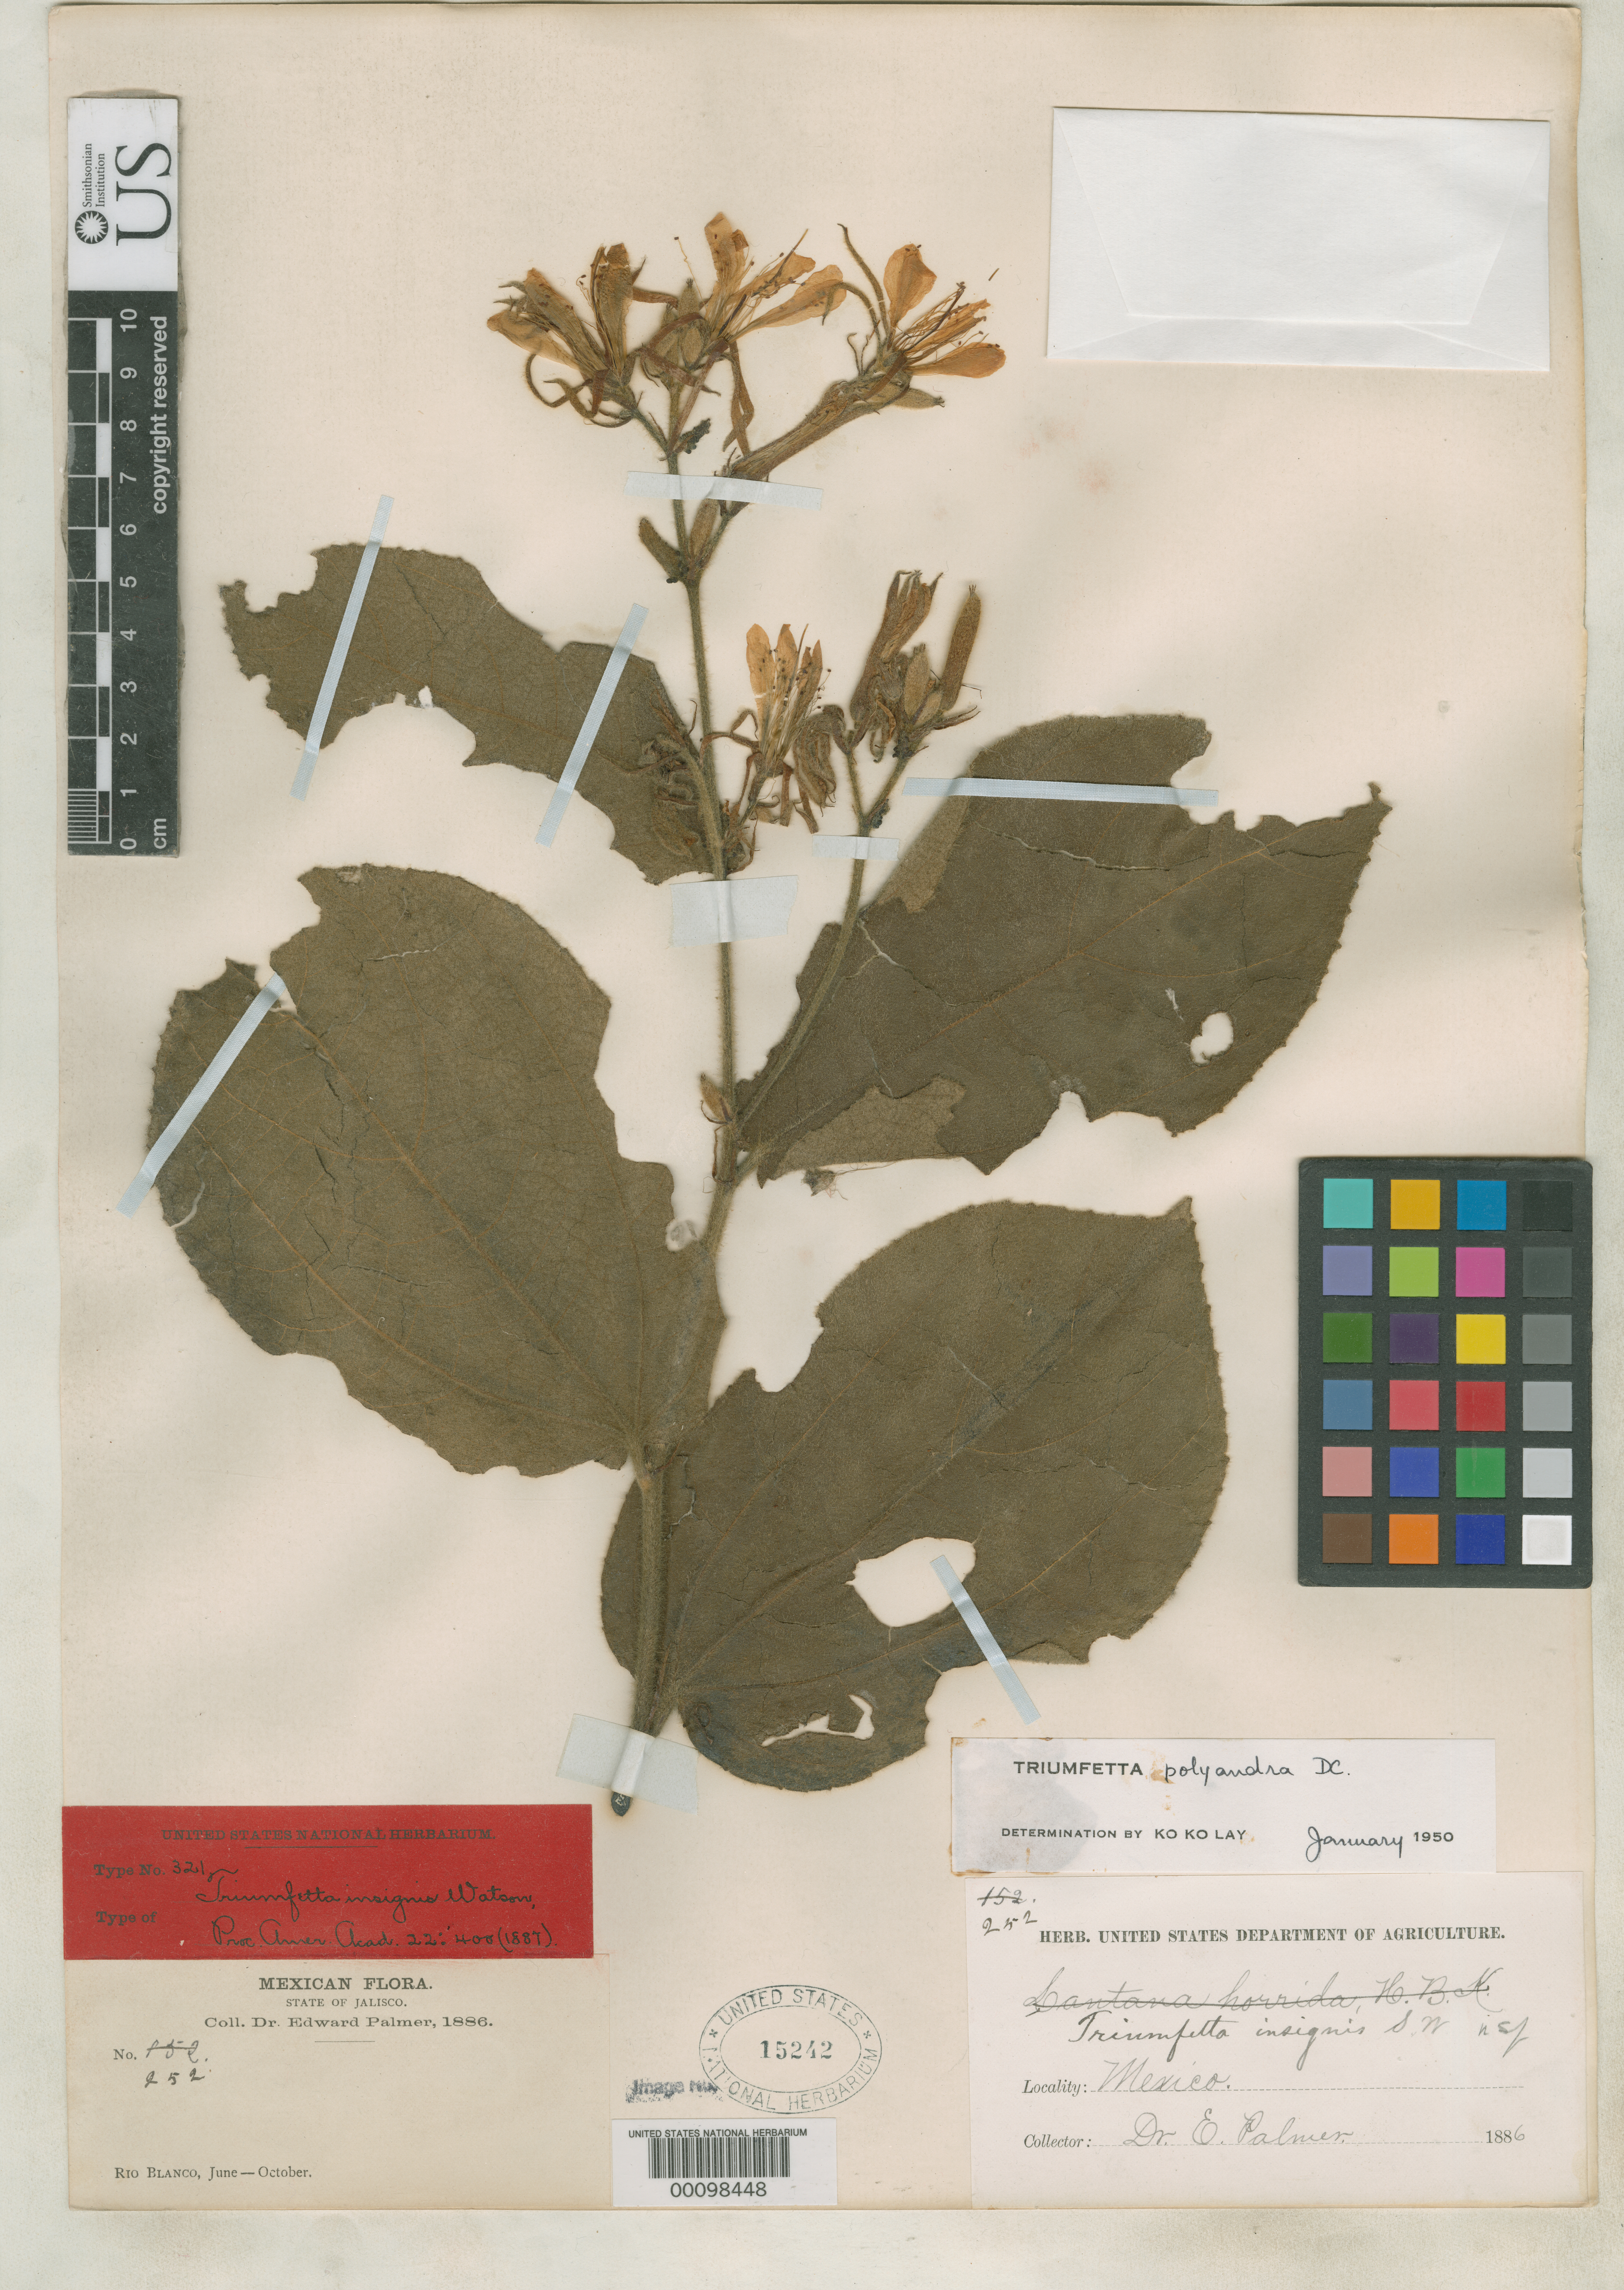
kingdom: Plantae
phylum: Tracheophyta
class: Magnoliopsida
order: Malvales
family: Malvaceae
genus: Triumfetta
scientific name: Triumfetta insignis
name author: S. Watson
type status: Type Collection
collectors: E. Palmer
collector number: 152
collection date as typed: Jun 1886 to -- Oct 1886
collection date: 1886-06/1886-10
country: Mexico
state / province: Jalisco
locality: Rio Blanco.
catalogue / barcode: US 15242